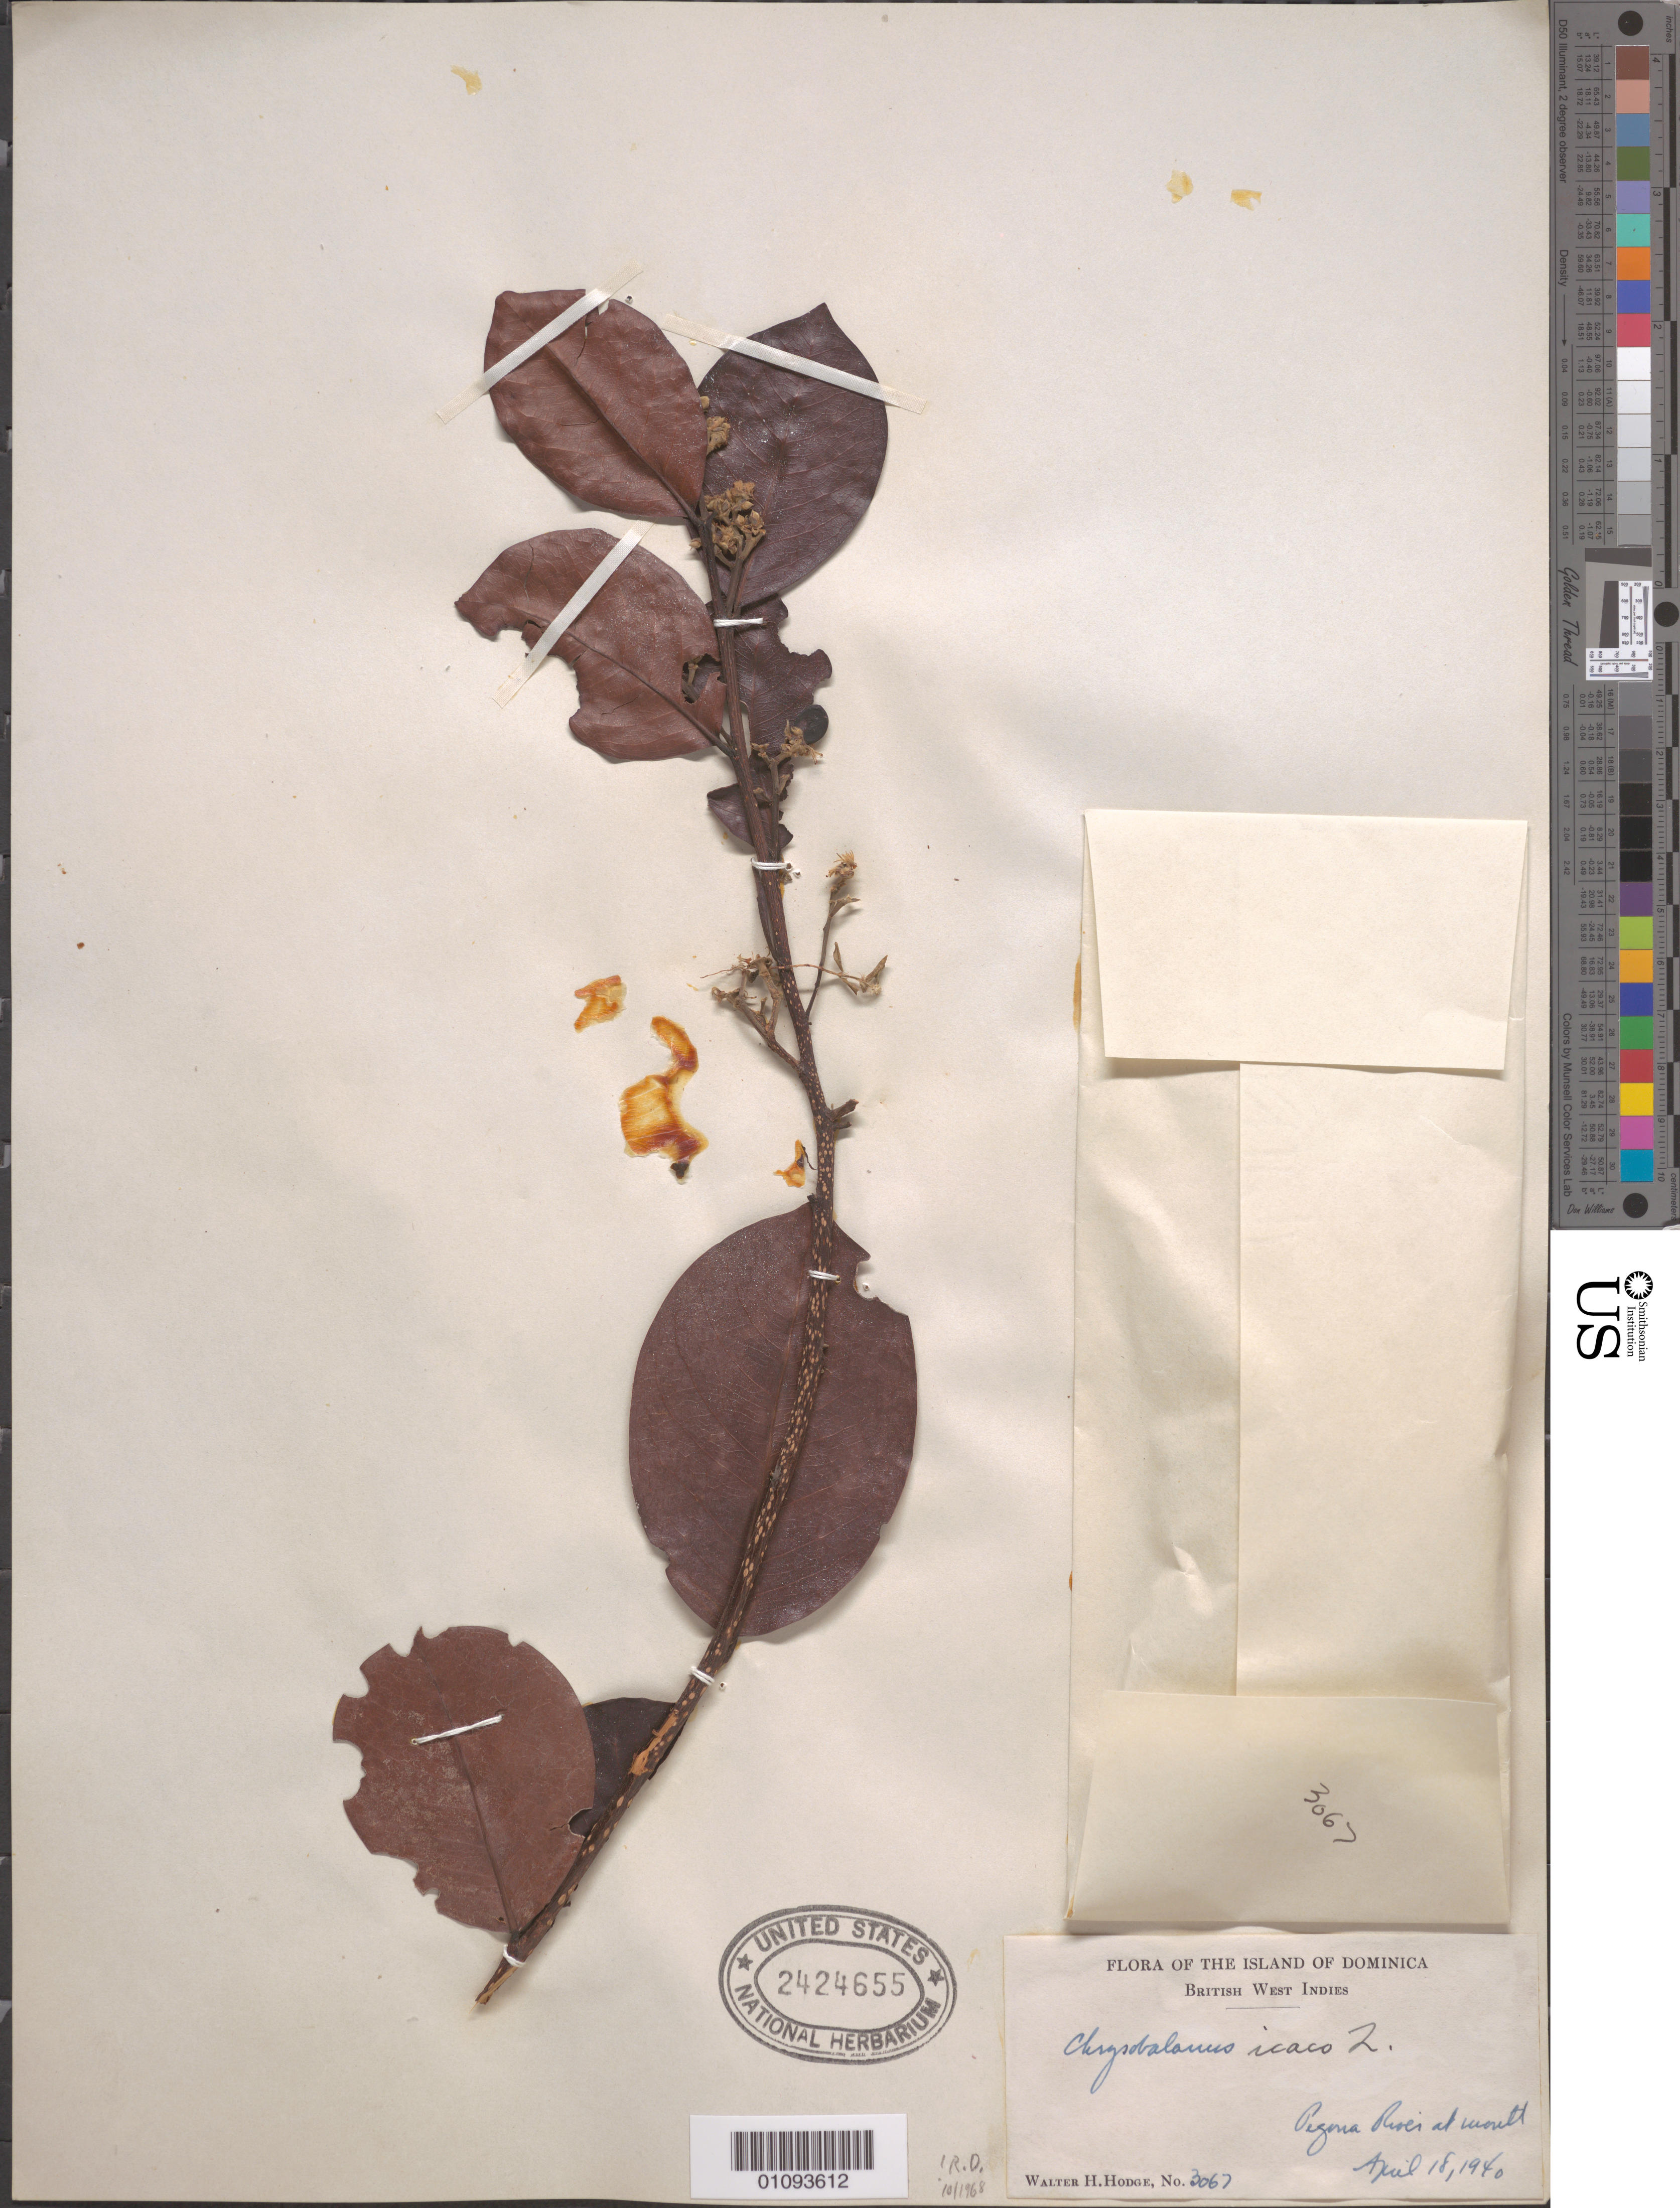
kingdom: Plantae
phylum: Tracheophyta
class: Magnoliopsida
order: Malpighiales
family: Chrysobalanaceae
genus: Chrysobalanus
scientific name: Chrysobalanus icaco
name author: L.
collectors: W. Hodge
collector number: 3067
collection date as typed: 18 Apr 1940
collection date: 1940-04-18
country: Dominica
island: Dominica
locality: Between St.David and St. Andrew, Pagua river at mouth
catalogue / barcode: US 2424655